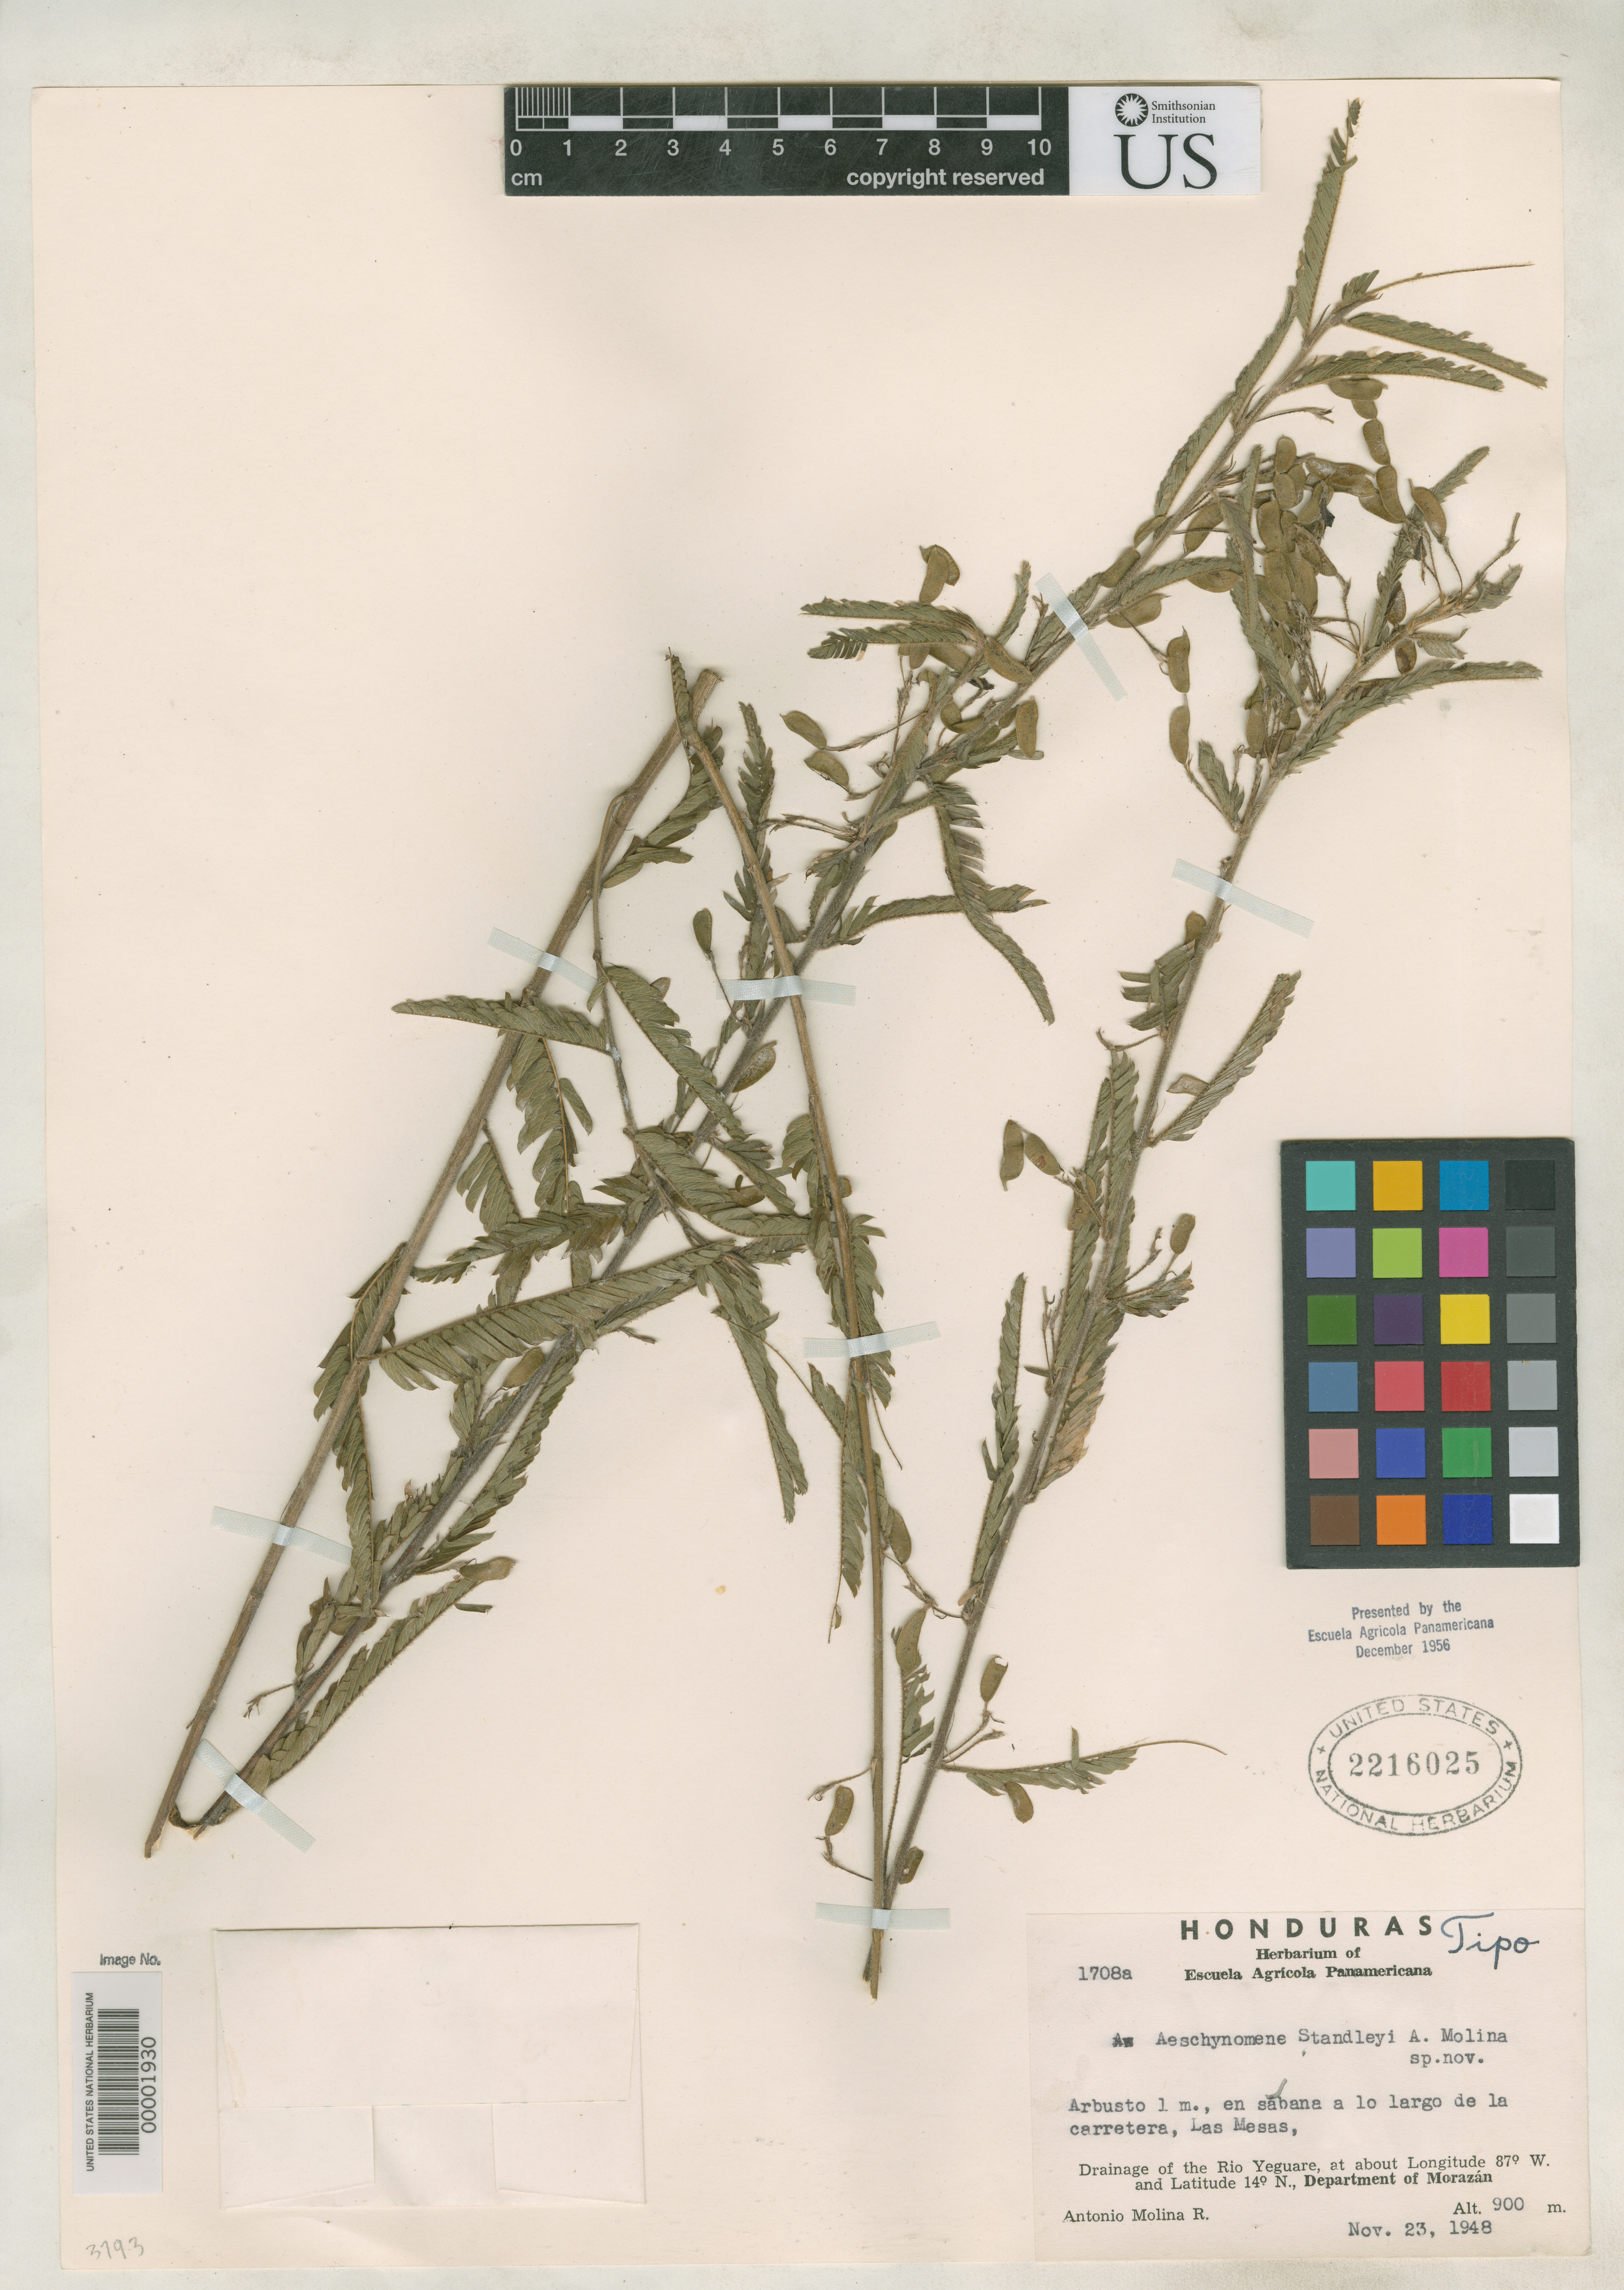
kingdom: Plantae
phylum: Tracheophyta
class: Magnoliopsida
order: Fabales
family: Fabaceae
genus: Aeschynomene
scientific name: Aeschynomene standleyi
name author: Ant. Molina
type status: Holotype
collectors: A. Molina R.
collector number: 1708 a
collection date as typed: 23 Nov 1948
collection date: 1948-11-23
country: Honduras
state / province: Fco. Morazán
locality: Las Mesas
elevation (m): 900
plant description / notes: "Presented by the Escuela Agricola Panamericana December 1956." Holotype, transferred from EAP to US (see Dorr et al. 2009, Taxon 58: 993-1001).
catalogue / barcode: US 2216025